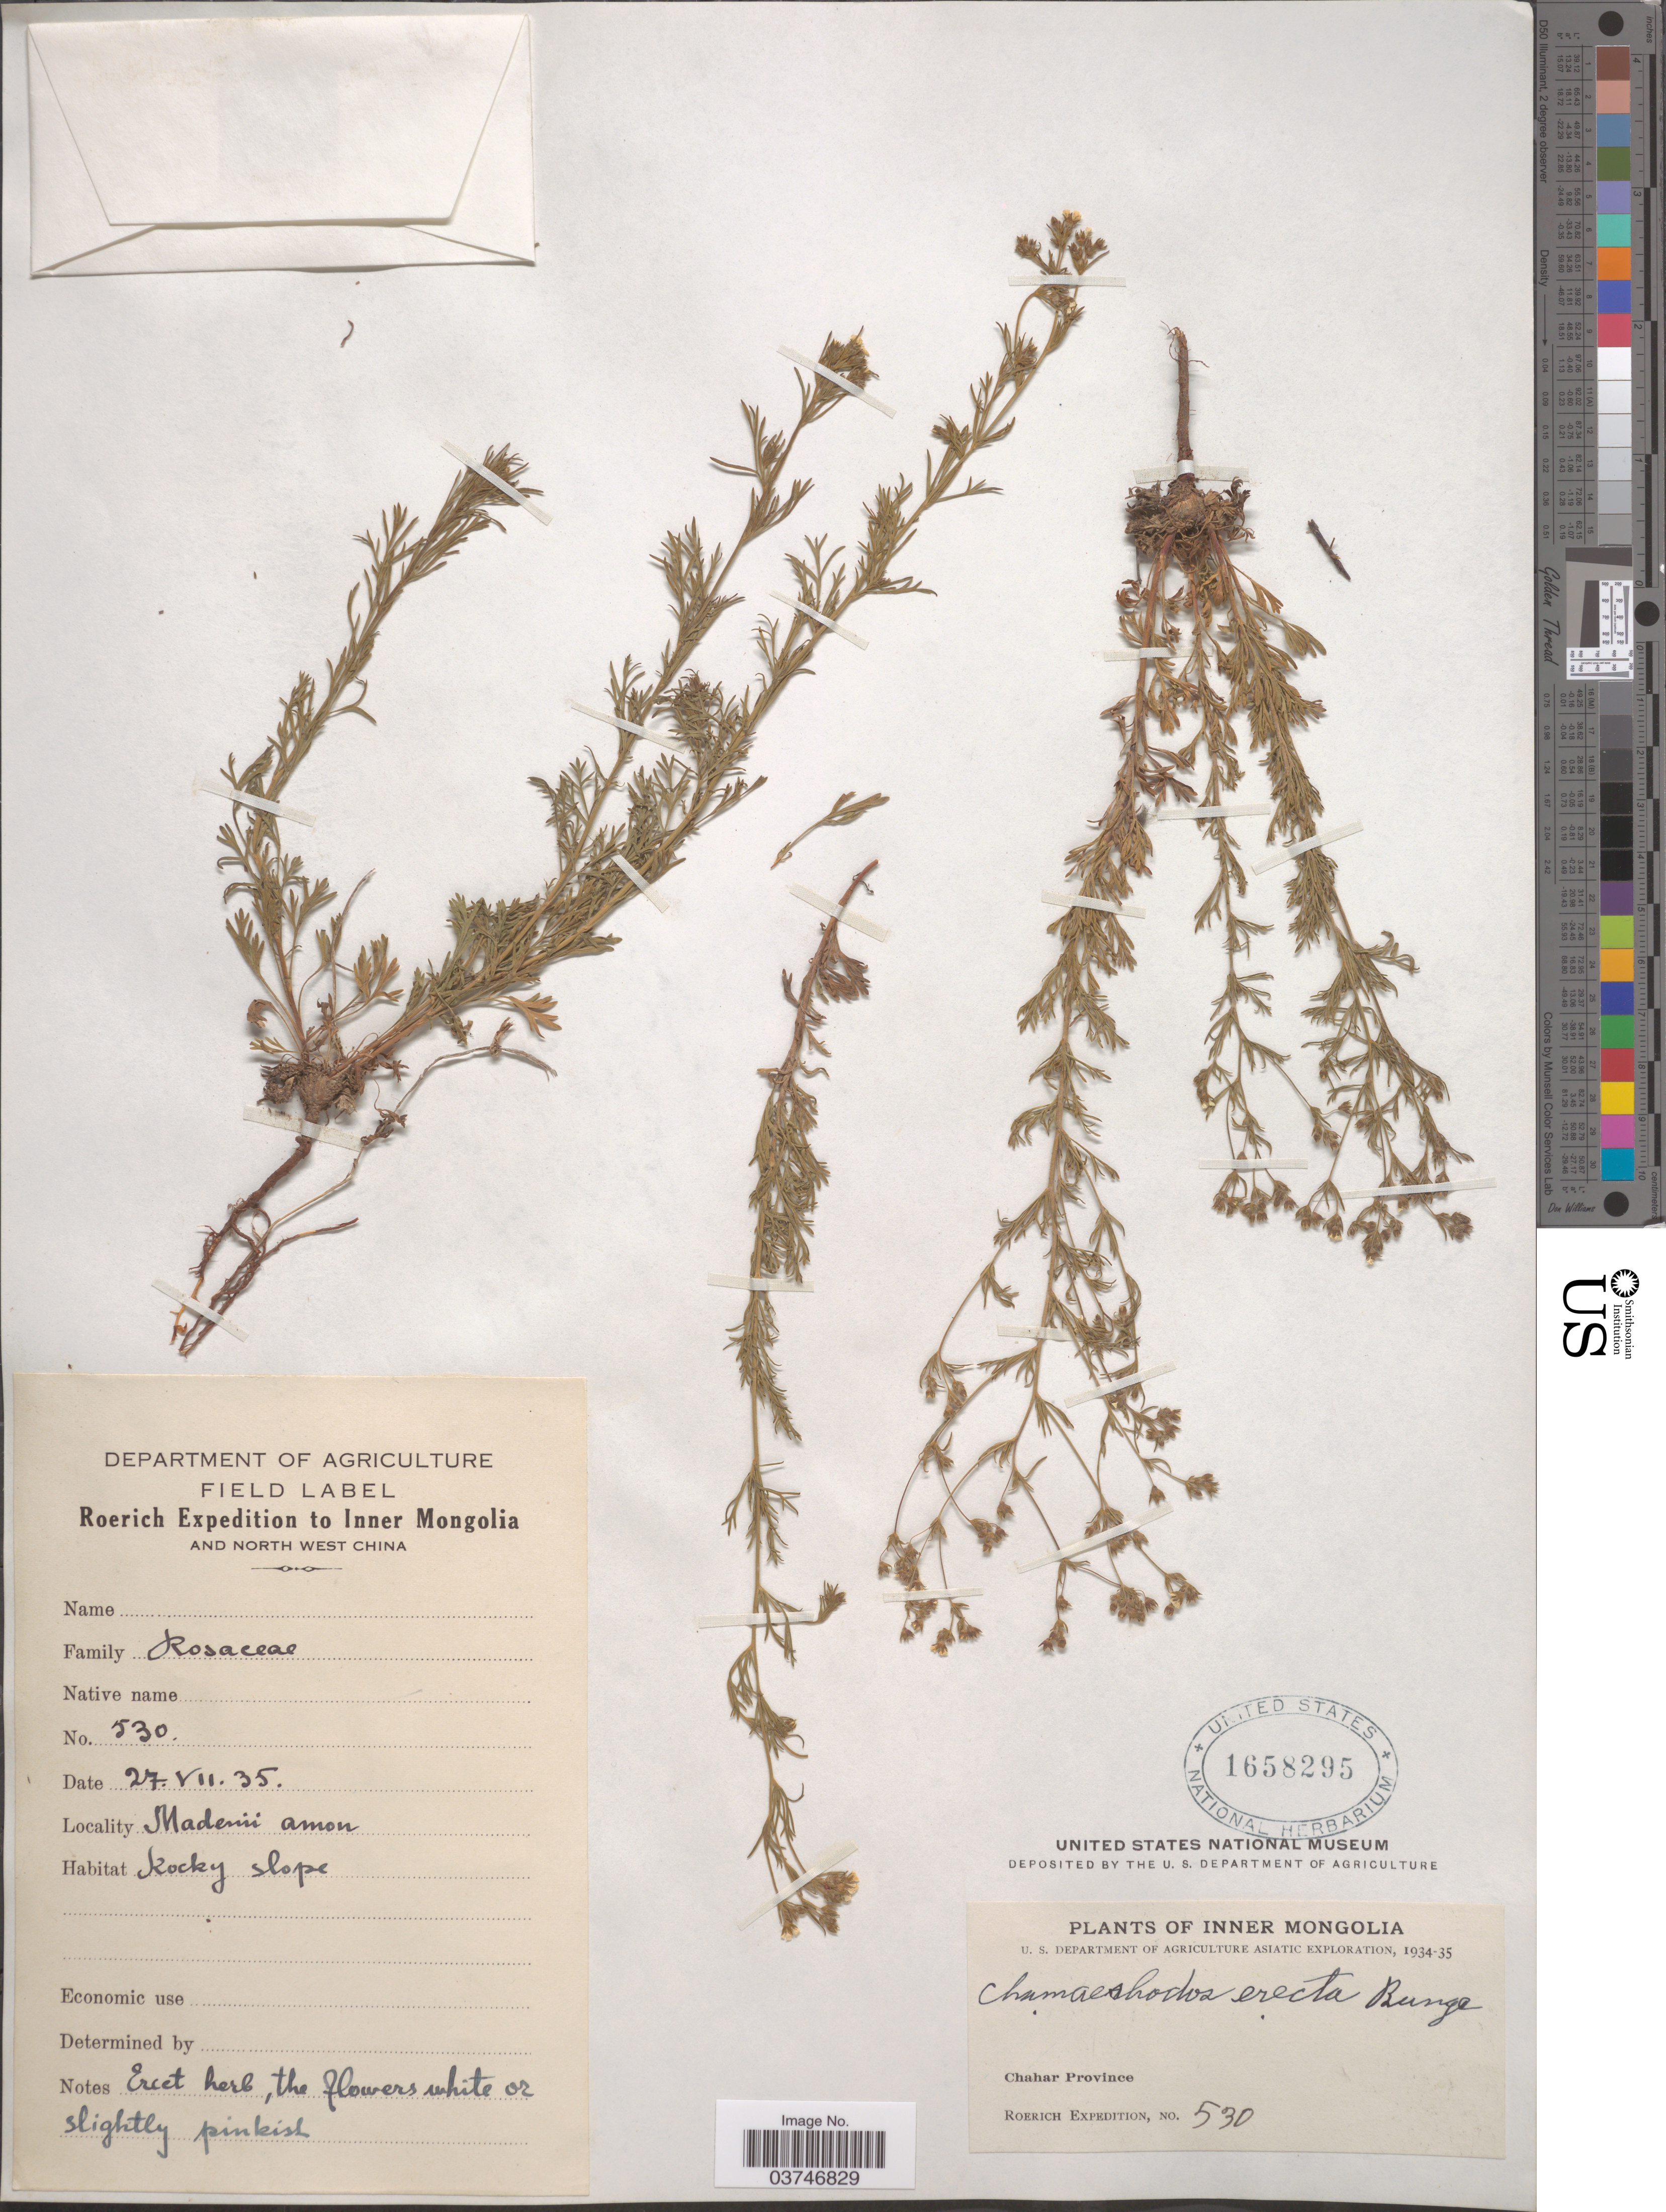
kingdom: Plantae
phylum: Tracheophyta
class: Magnoliopsida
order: Rosales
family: Rosaceae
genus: Chamaerhodos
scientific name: Chamaerhodos erecta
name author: (L.) Bunge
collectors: Roerich Expedition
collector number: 530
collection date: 1935-07-27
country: China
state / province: Nei Monggol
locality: Inner Mongolia. Chahar Province. Madenii amon.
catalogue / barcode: US 1658295